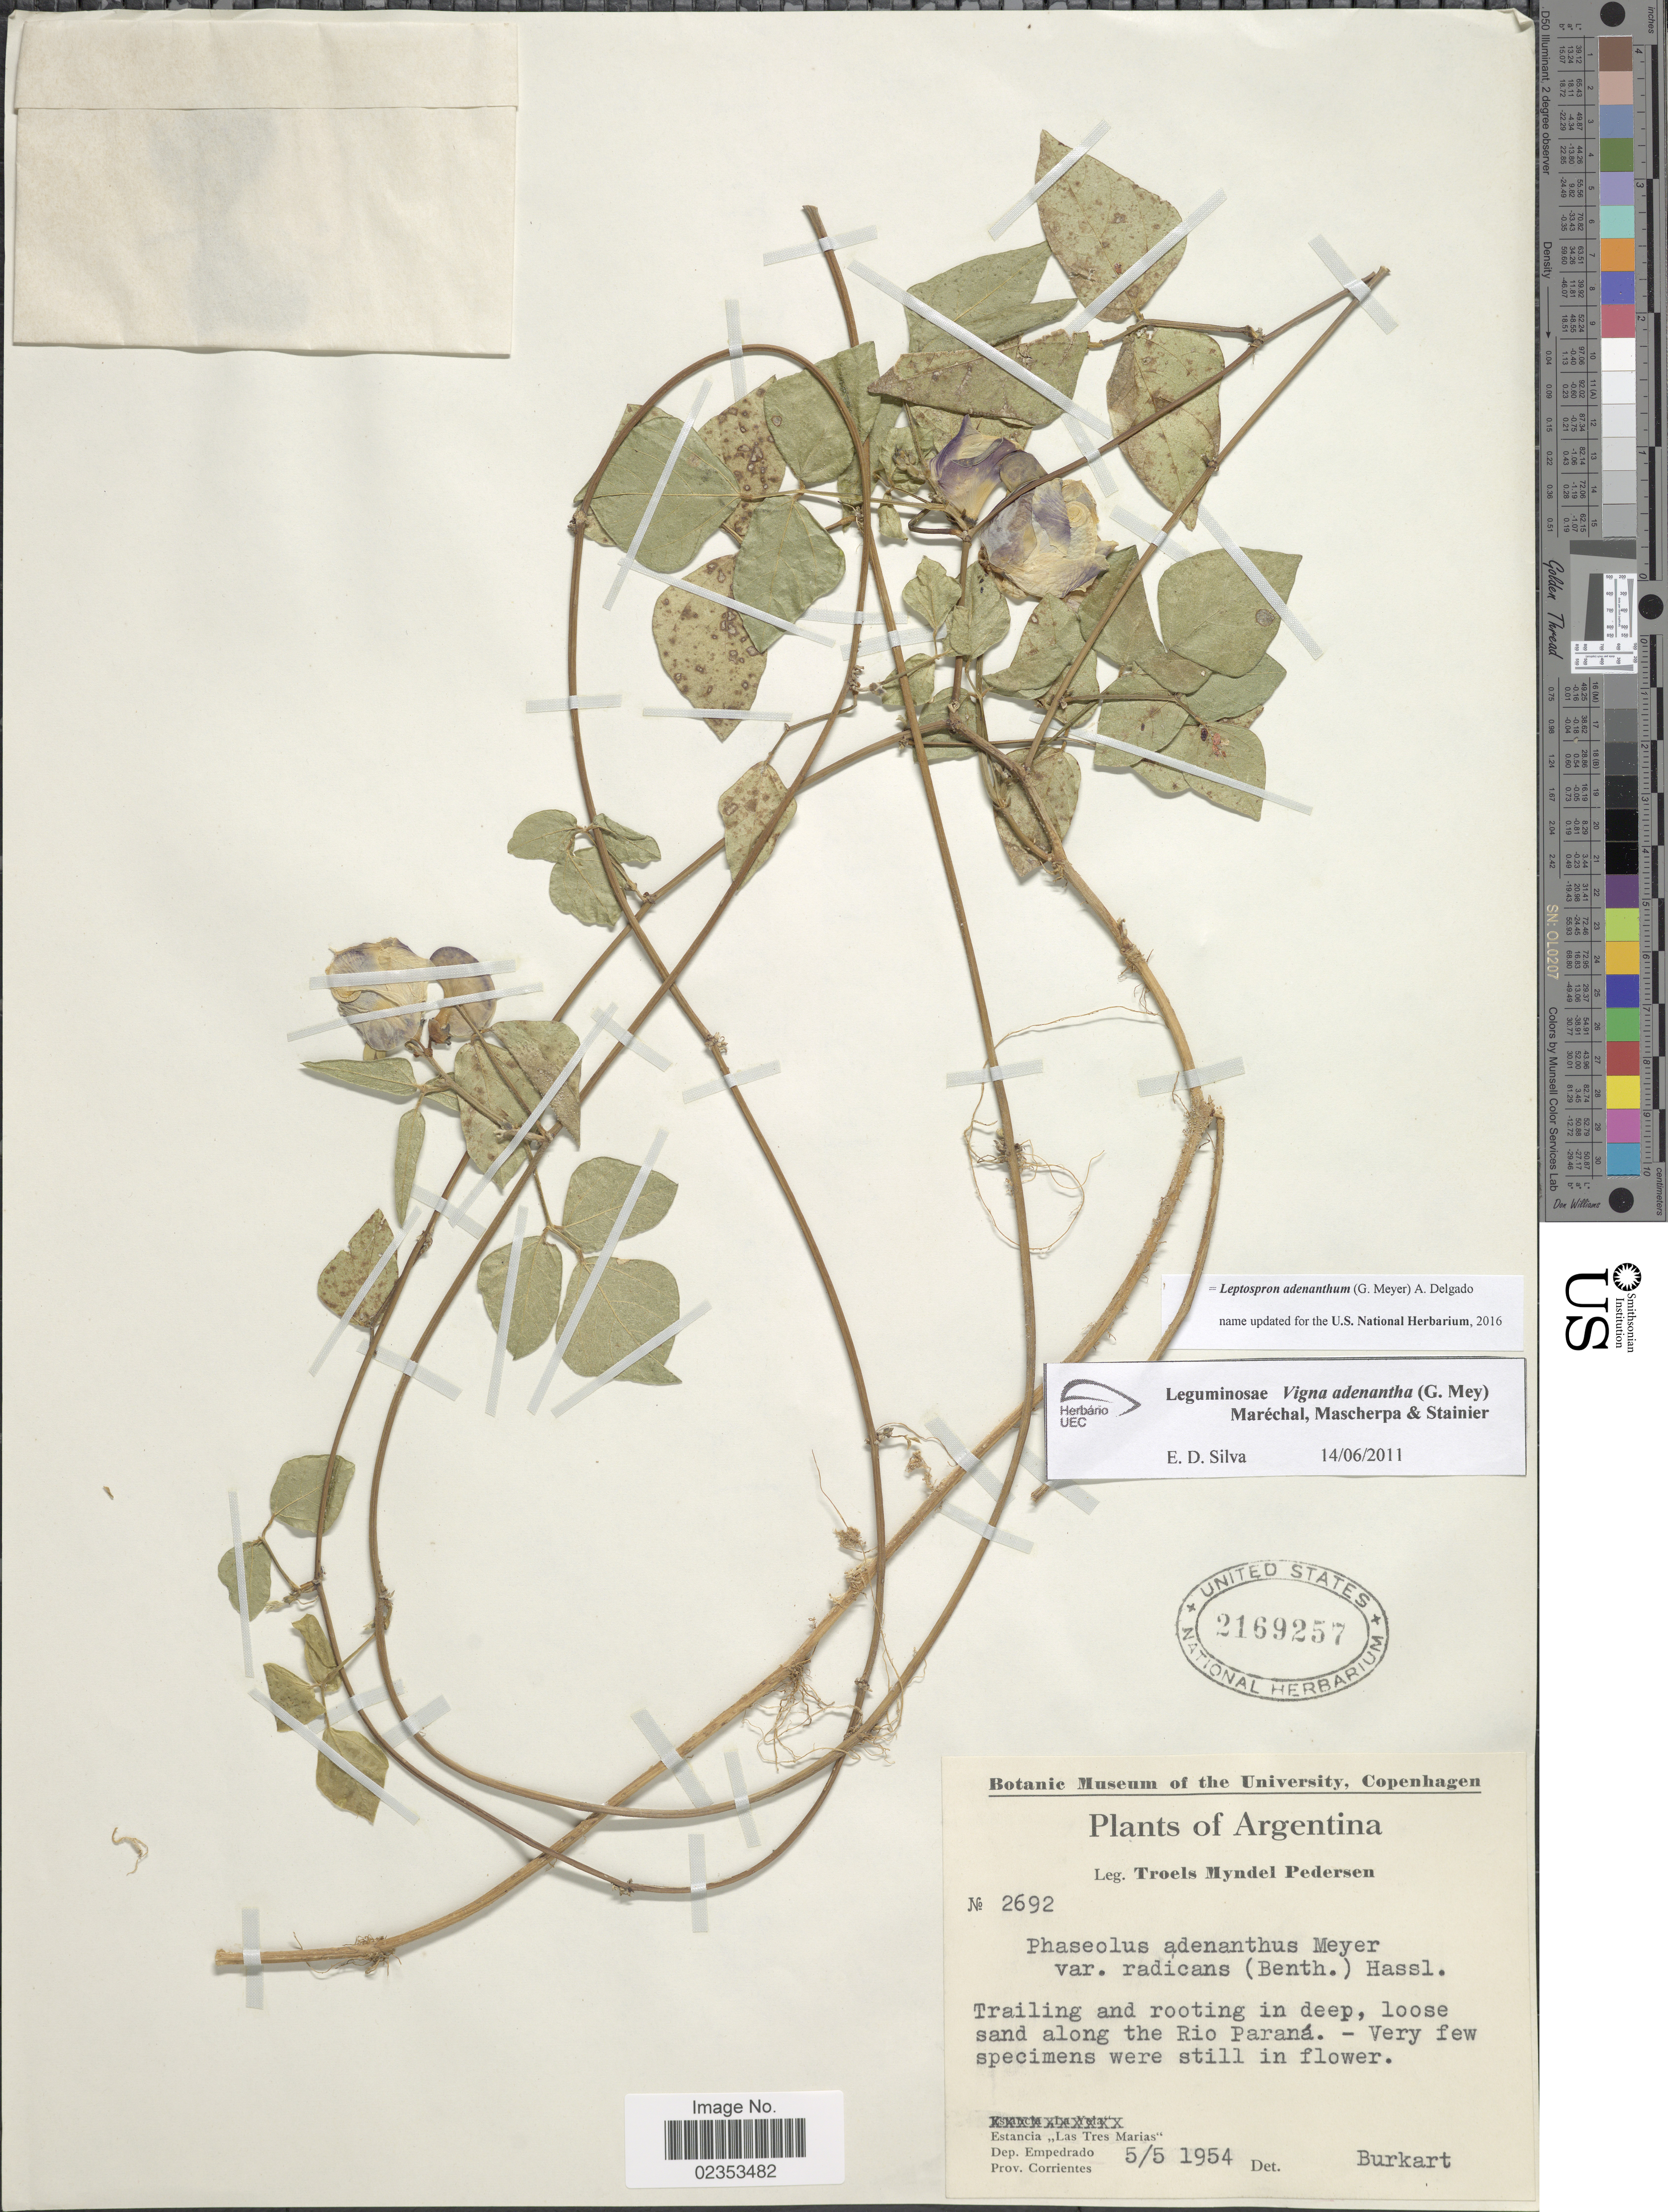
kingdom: Plantae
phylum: Tracheophyta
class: Magnoliopsida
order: Fabales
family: Fabaceae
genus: Leptospron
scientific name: Leptospron adenanthum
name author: (G. Mey.) A. Delgado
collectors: T. Pederson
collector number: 2692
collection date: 1954-05-05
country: Argentina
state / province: Corrientes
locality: Trailing and rooting in deep, loose sand along the Rio Parana, Estancia "Las Tres Marias", Dep. Empedrado.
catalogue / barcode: US 2169257